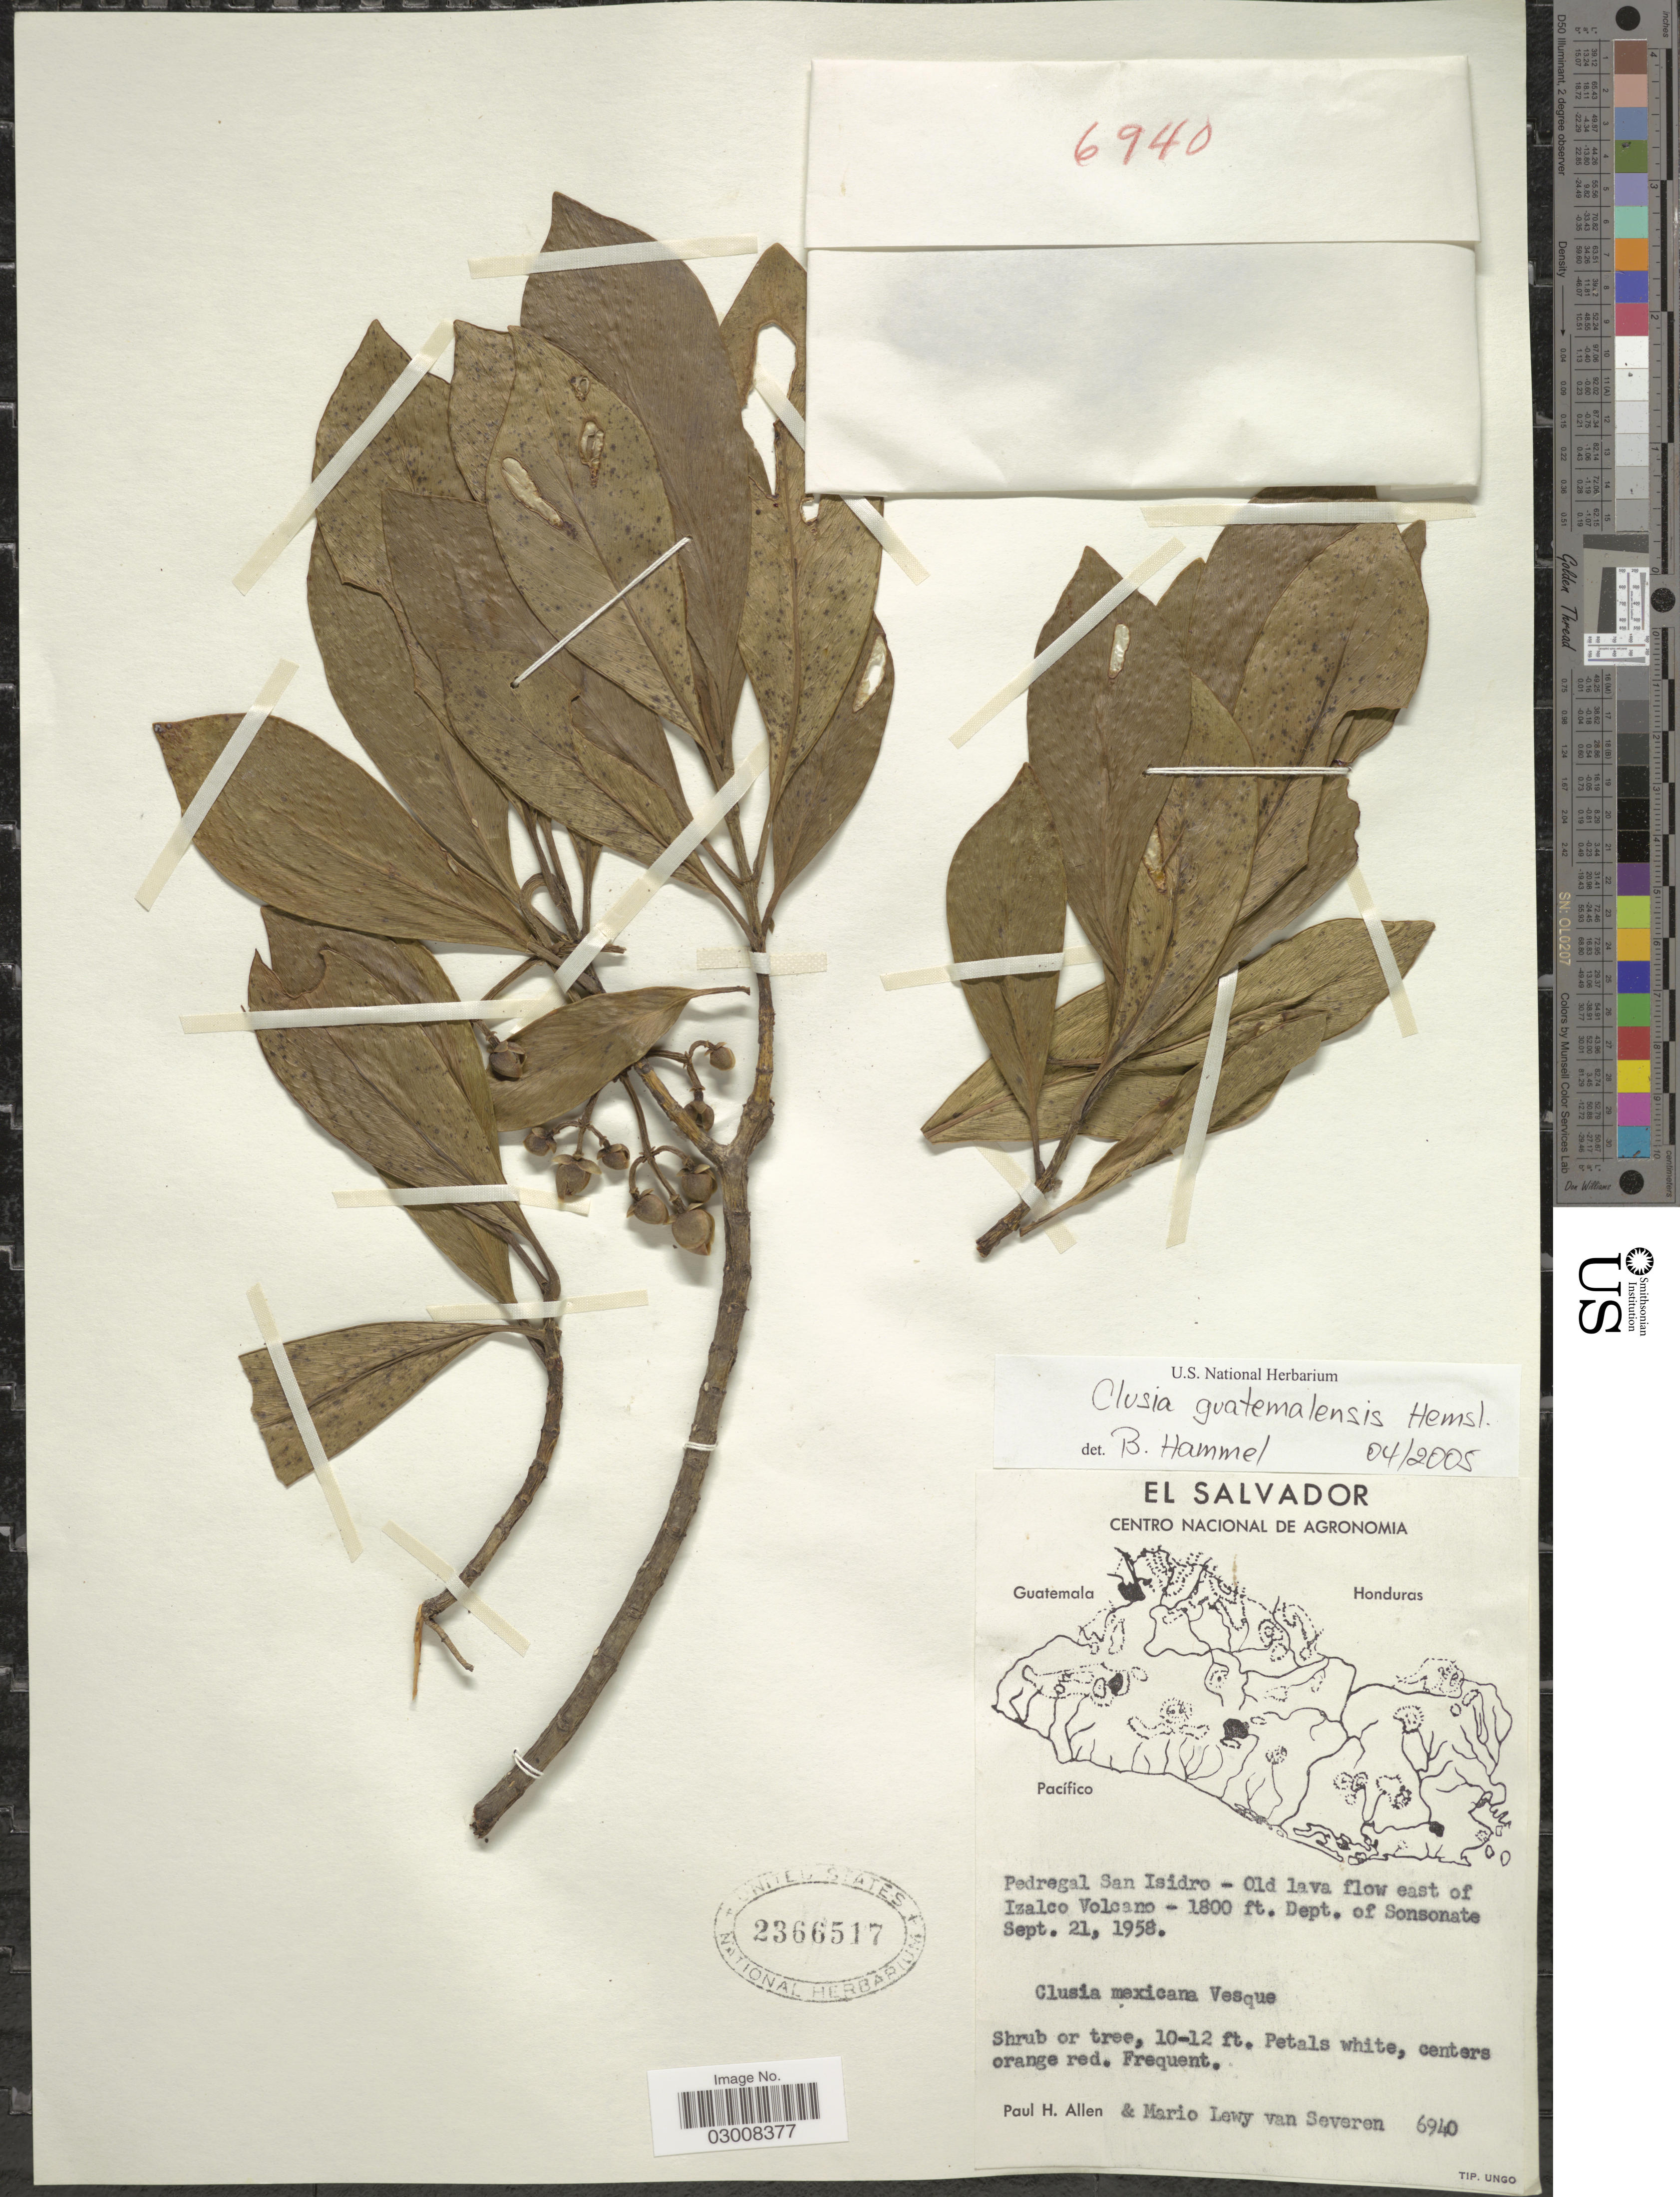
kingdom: Plantae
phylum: Tracheophyta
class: Magnoliopsida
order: Malpighiales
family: Clusiaceae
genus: Clusia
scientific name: Clusia guatemalensis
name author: Hemsl.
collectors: P. H. Allen & M. Van Severen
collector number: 6940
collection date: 1958-09-21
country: El Salvador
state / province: Sonsonate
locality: Pedregal San Isidro - Old lava flow east of Izalco Volcano, Dept. of Sonsonate.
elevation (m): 549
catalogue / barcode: US 2366517